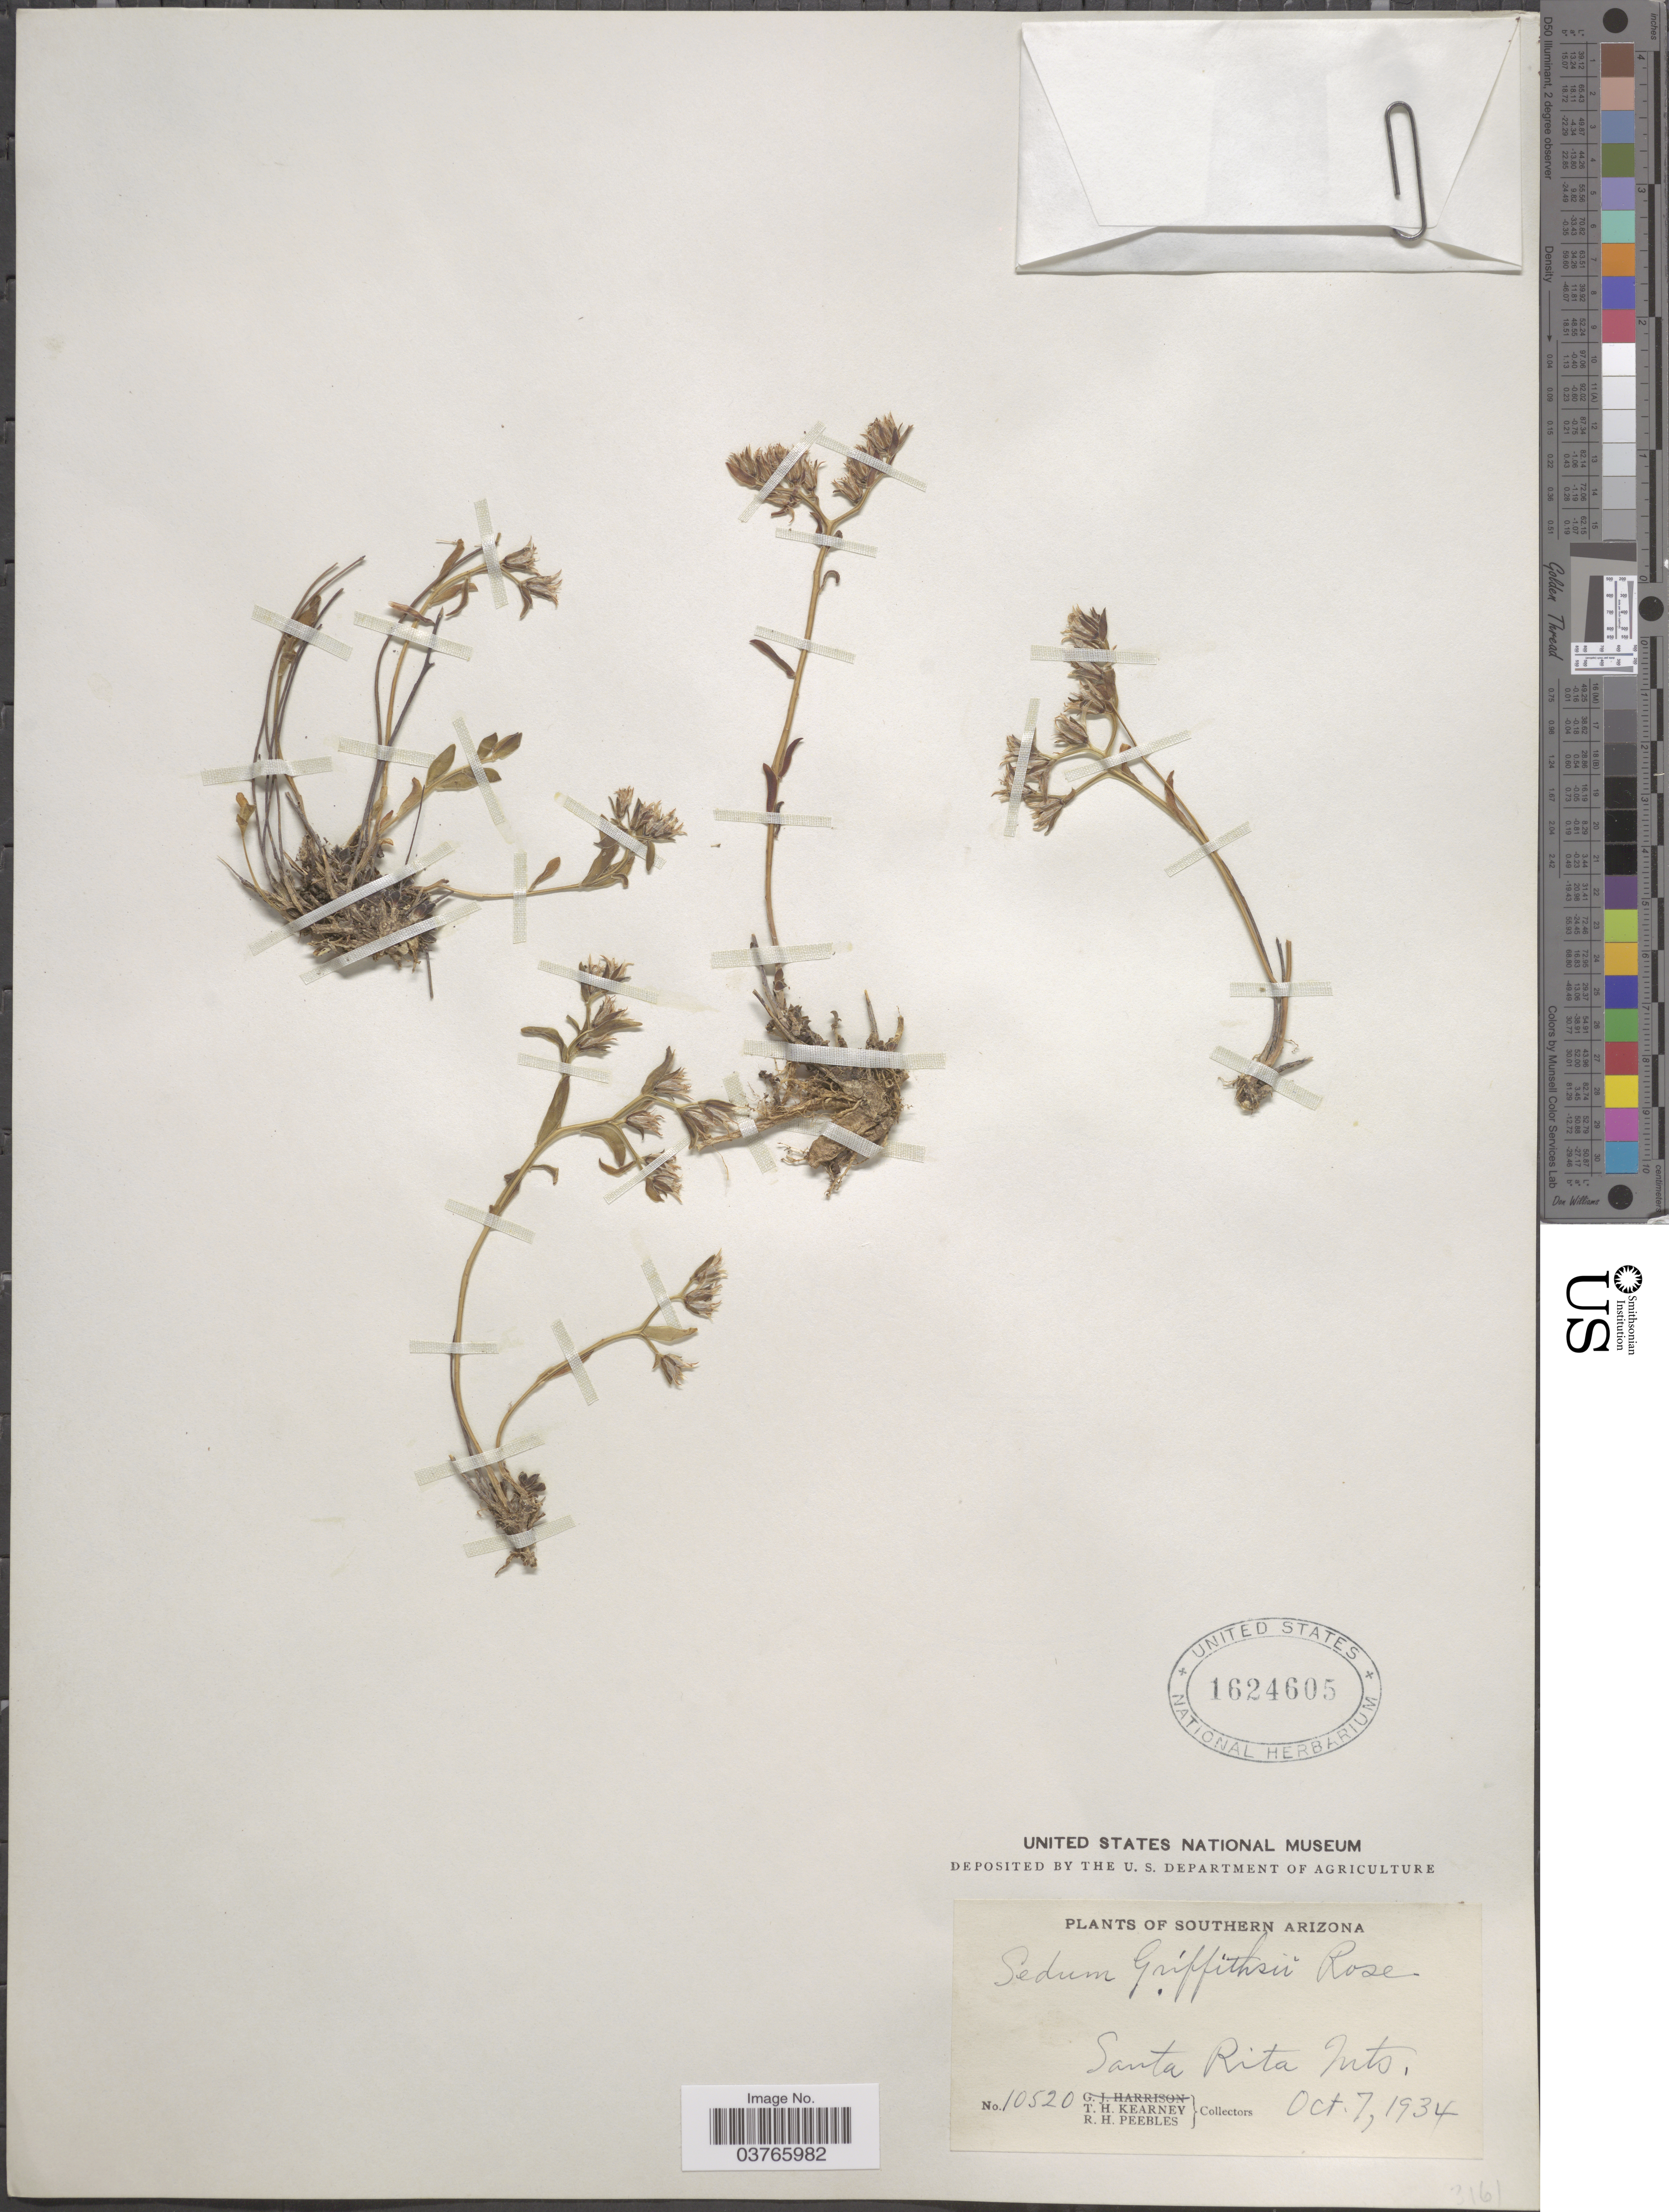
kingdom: Plantae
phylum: Tracheophyta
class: Magnoliopsida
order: Saxifragales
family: Crassulaceae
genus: Sedum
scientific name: Sedum griffithsii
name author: Rose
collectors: T. H. Kearney & R. H. Peebles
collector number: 10520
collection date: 1934-10-07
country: United States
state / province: Arizona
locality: Southern Arizona. Santa Rita Mts.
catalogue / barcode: US 1624605